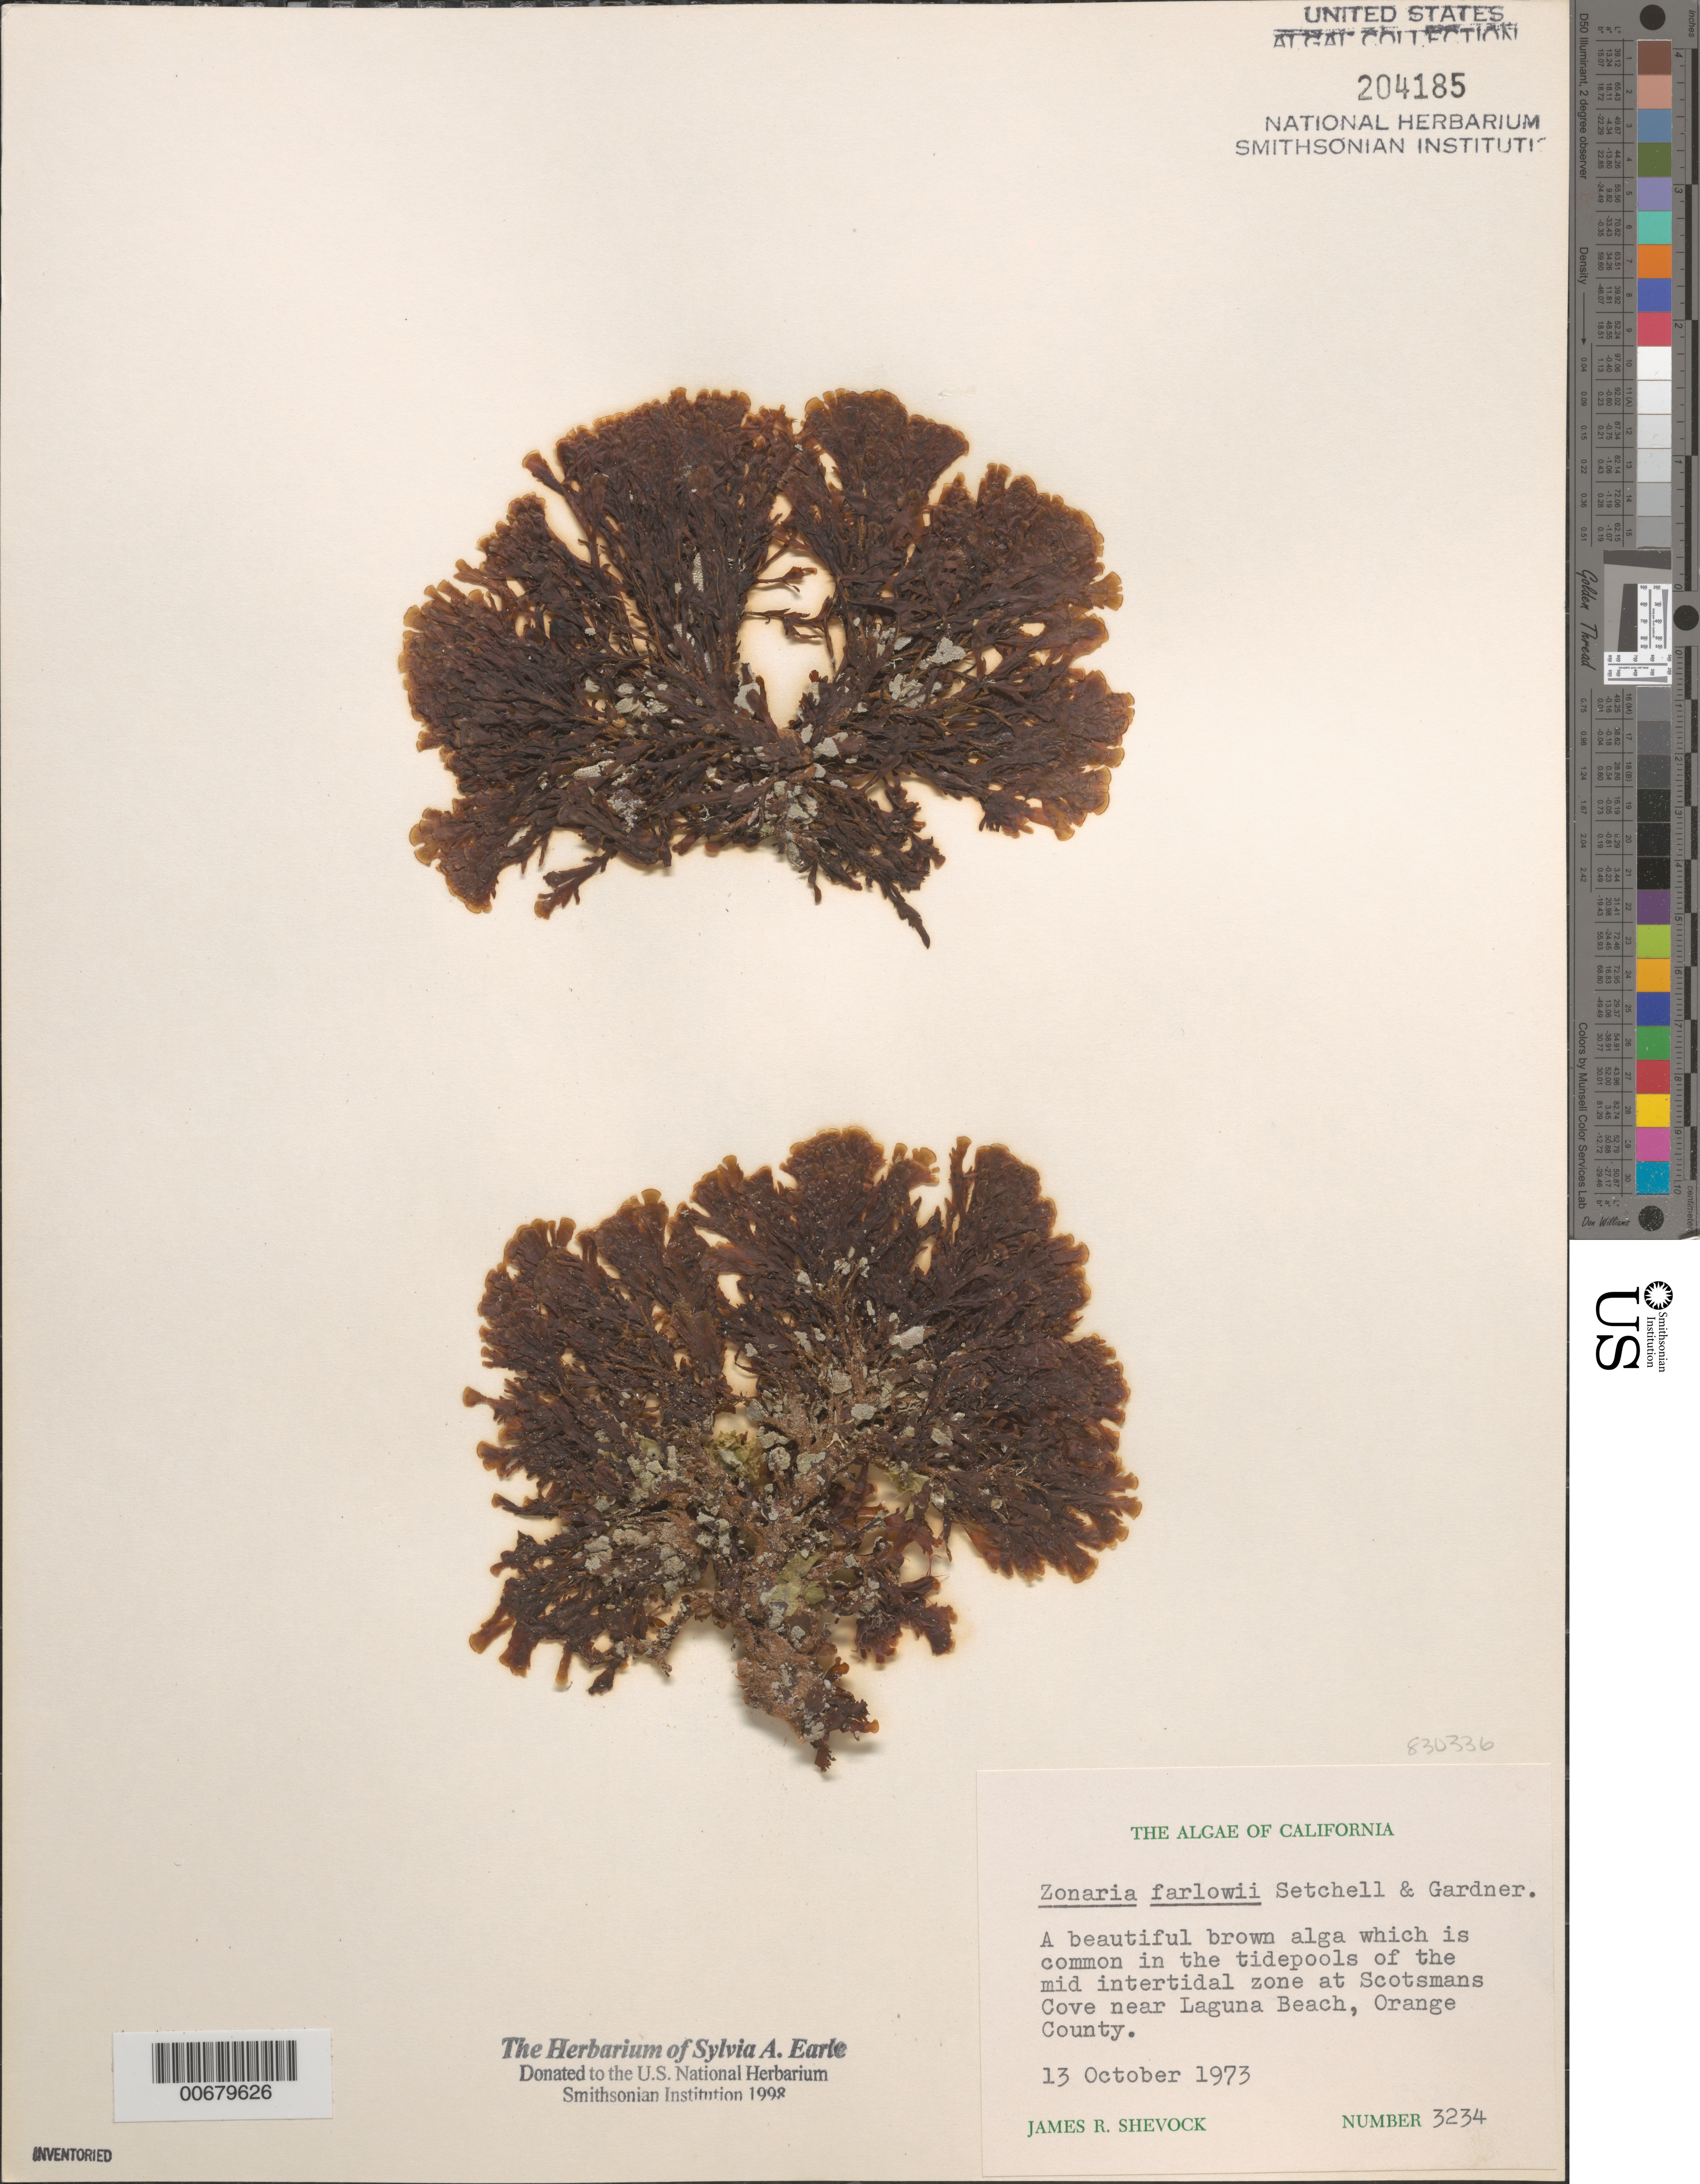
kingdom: Chromista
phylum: Ochrophyta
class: Phaeophyceae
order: Dictyotales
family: Dictyotaceae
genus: Zonaria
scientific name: Zonaria farlowii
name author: Setch. & N.L. Gardner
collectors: J. R. Shevock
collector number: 3234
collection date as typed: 13 Oct 1973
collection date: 1973-10-13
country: United States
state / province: California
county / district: Orange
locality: Scotsman Cove, near Laguna Beach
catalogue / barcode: US 204185